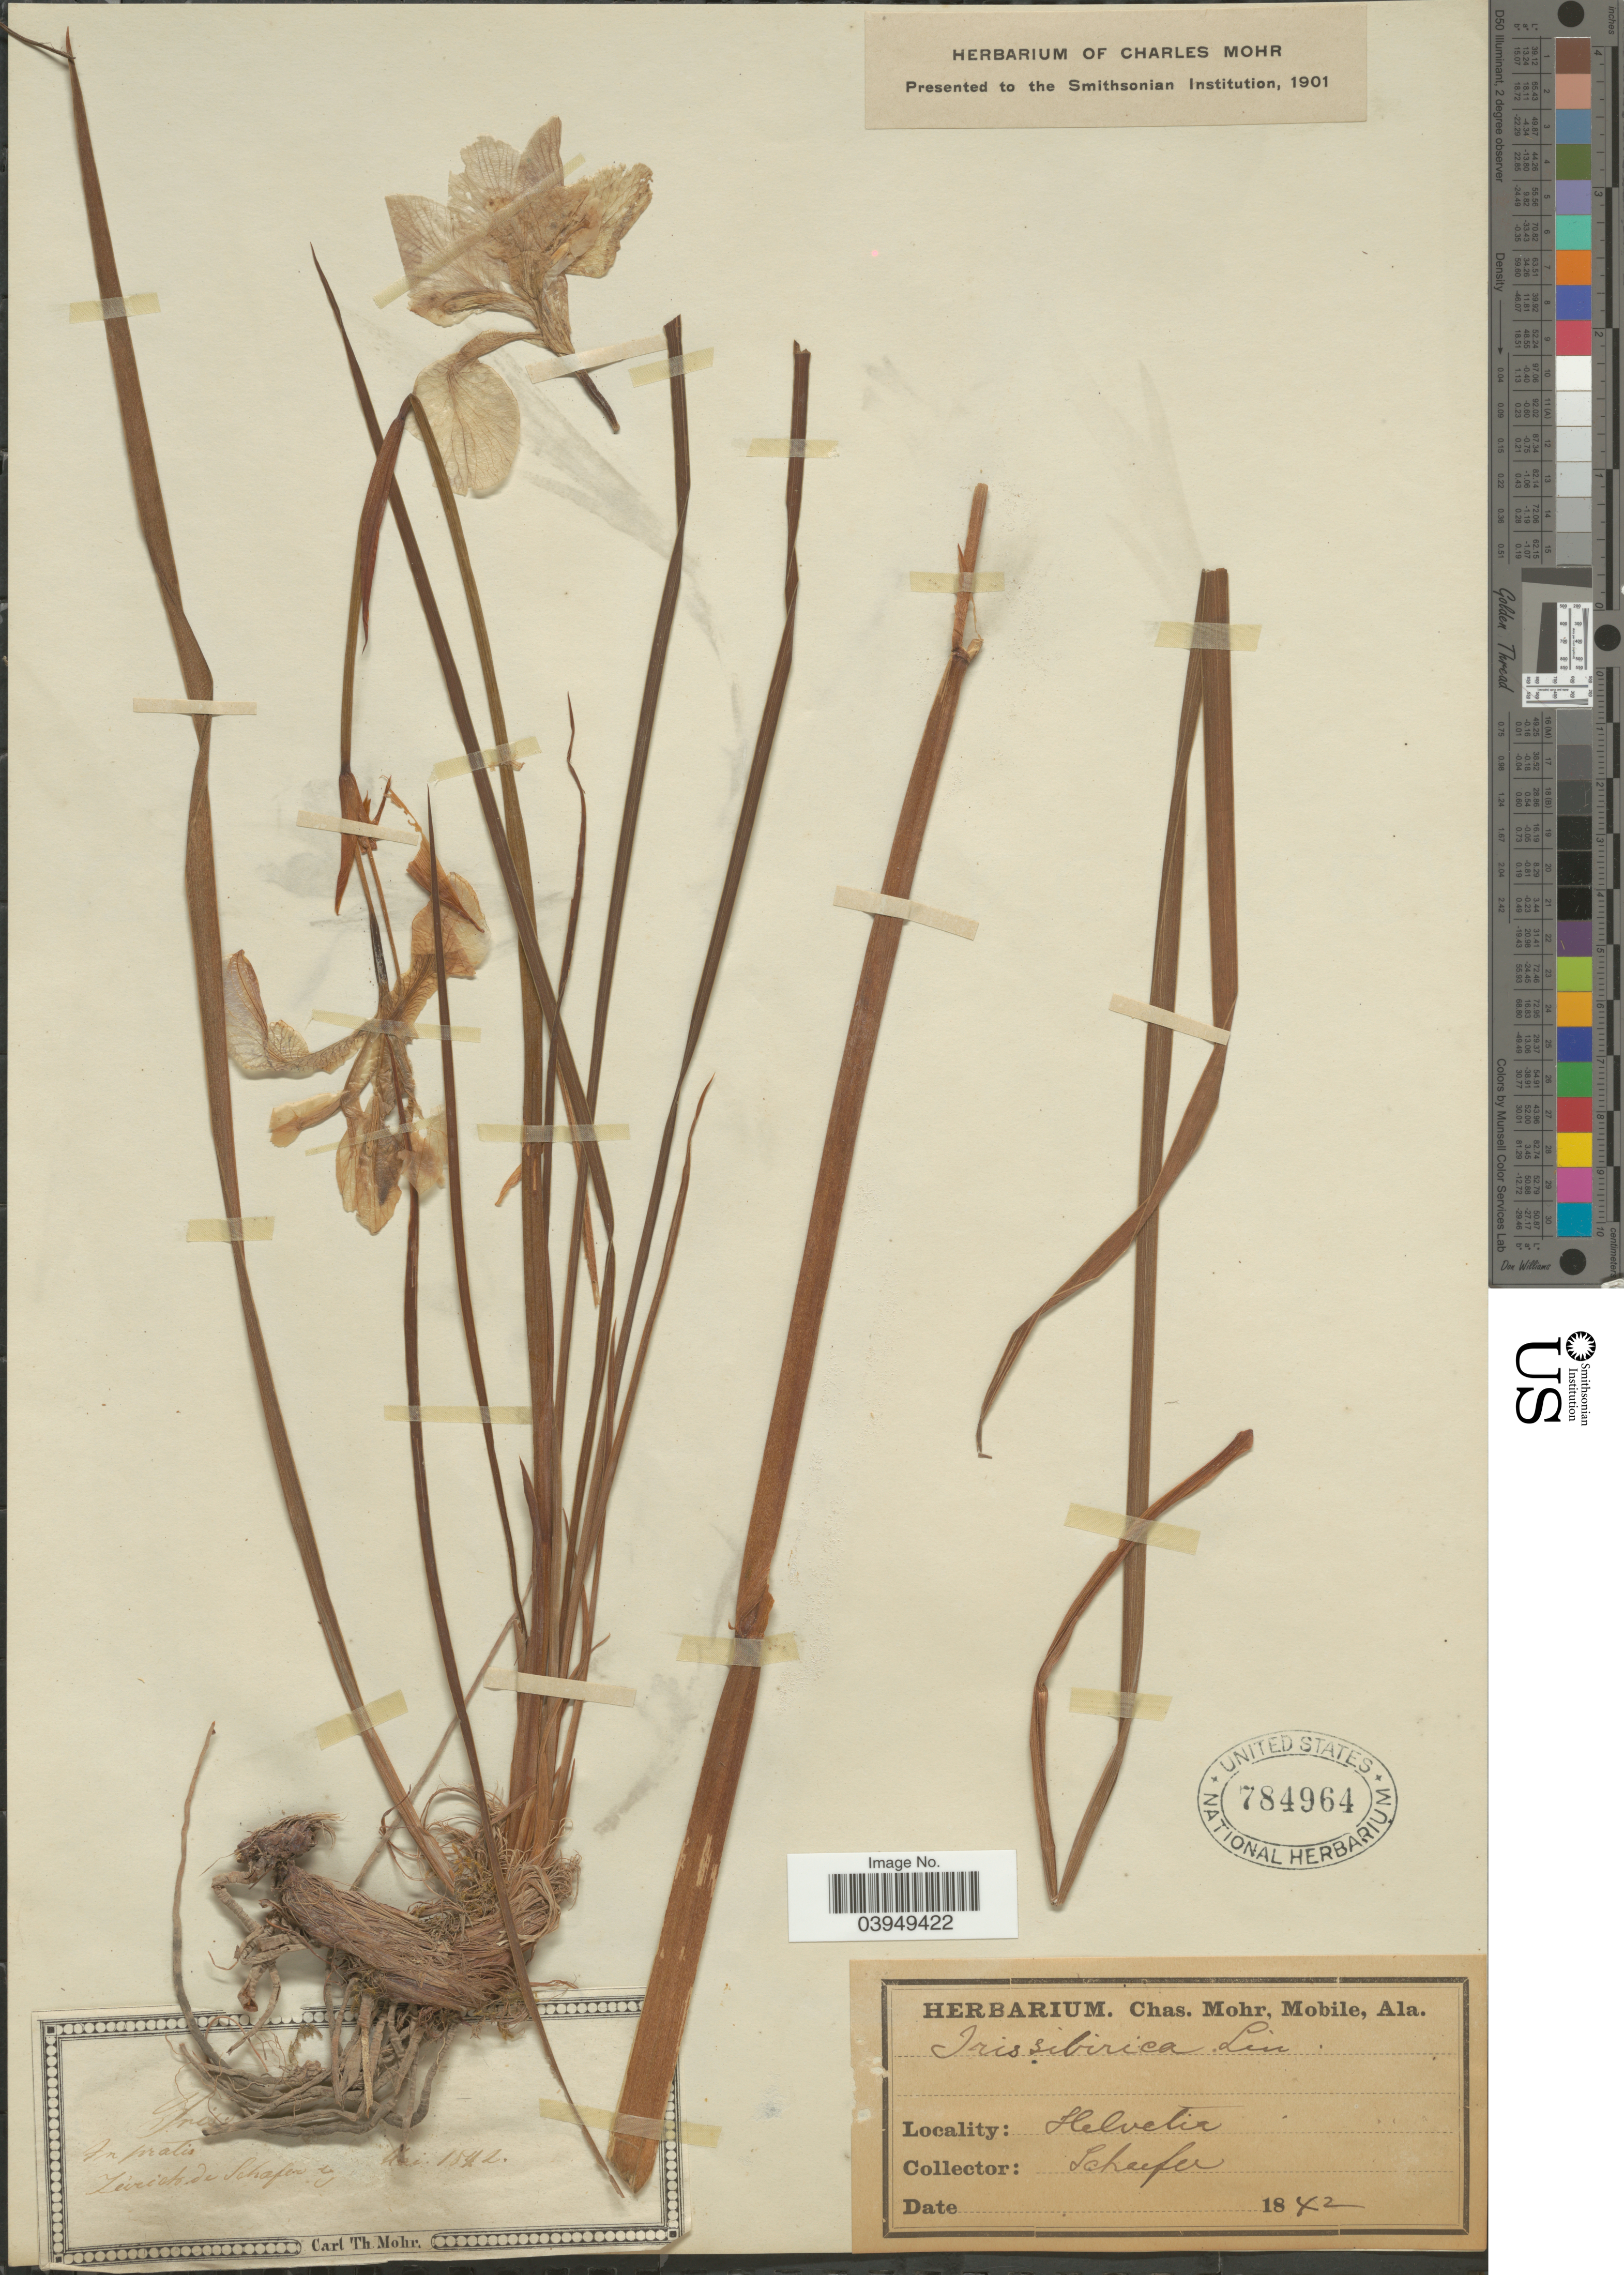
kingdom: Plantae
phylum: Tracheophyta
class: Liliopsida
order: Asparagales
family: Iridaceae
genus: Iris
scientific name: Iris sibirica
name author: L.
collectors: Schaefer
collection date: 1842-05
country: Switzerland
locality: Helvetia. In pratis.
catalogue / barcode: US 784964